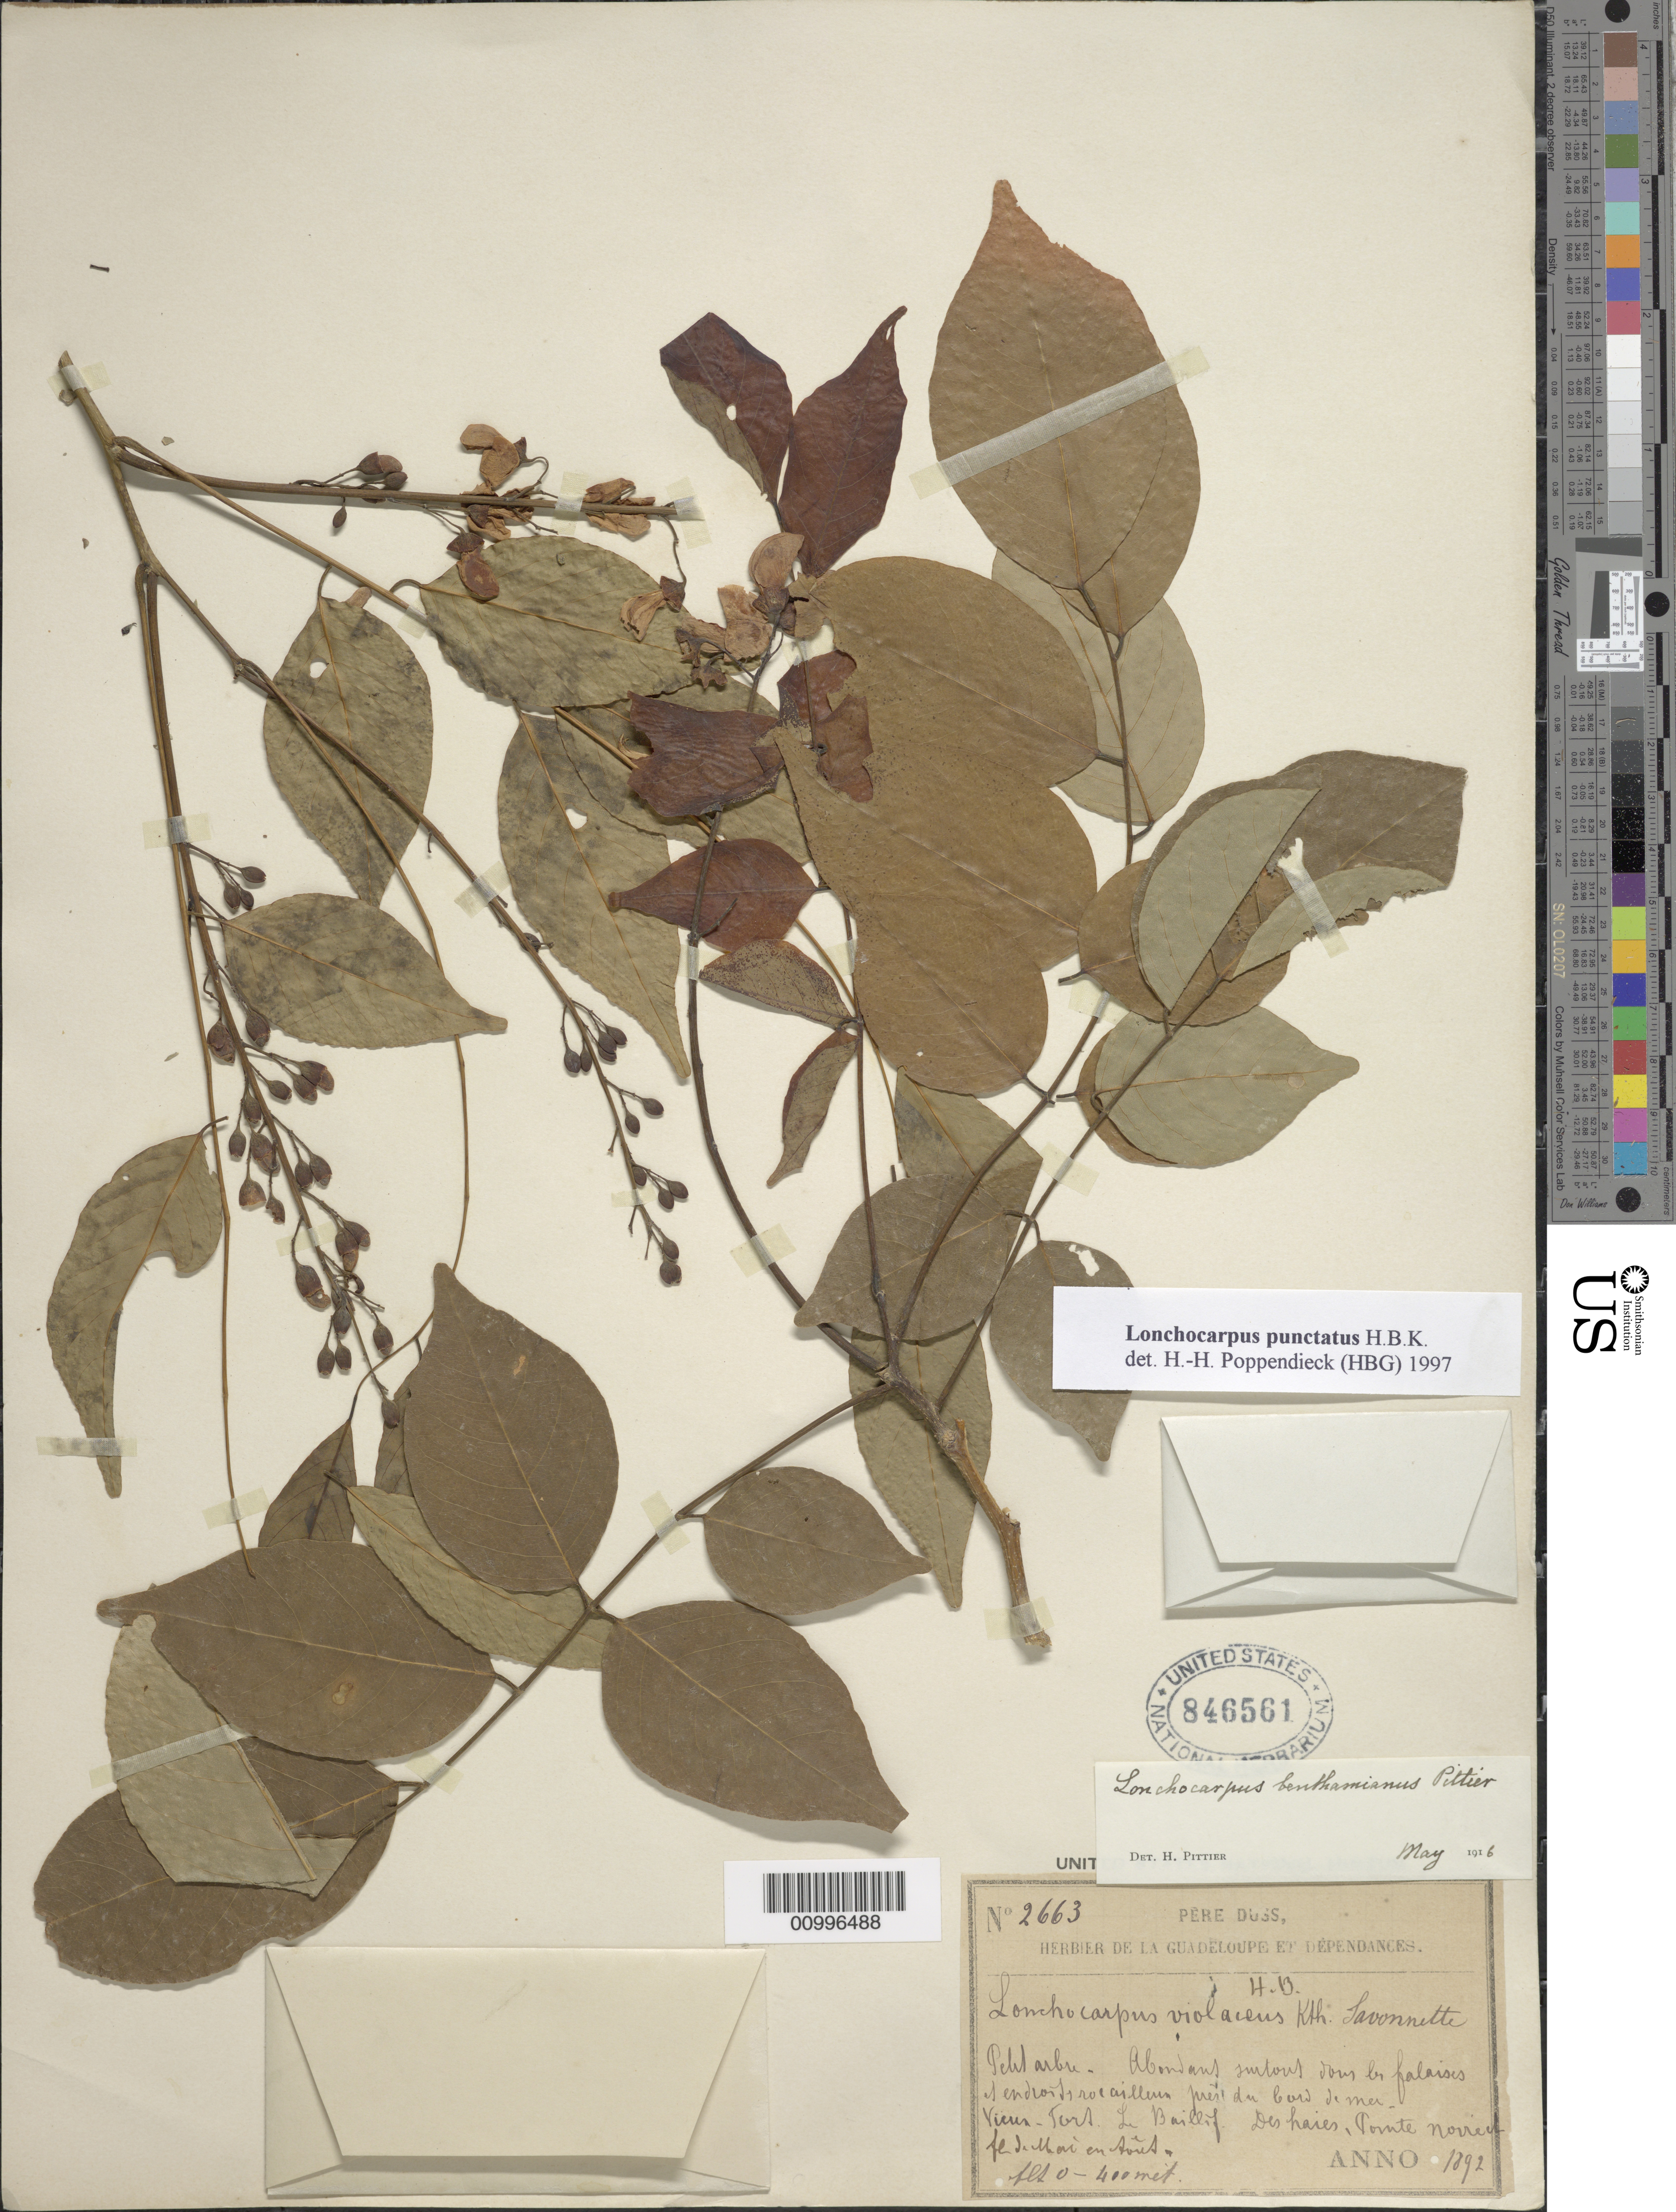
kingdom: Plantae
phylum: Tracheophyta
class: Magnoliopsida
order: Fabales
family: Fabaceae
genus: Lonchocarpus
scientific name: Lonchocarpus punctatus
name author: Kunth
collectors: Père Duss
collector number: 2663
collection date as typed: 1892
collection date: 1892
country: Guadeloupe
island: Basse Terre [Guadeloupe]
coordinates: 0 N, 0 E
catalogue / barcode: US 846561